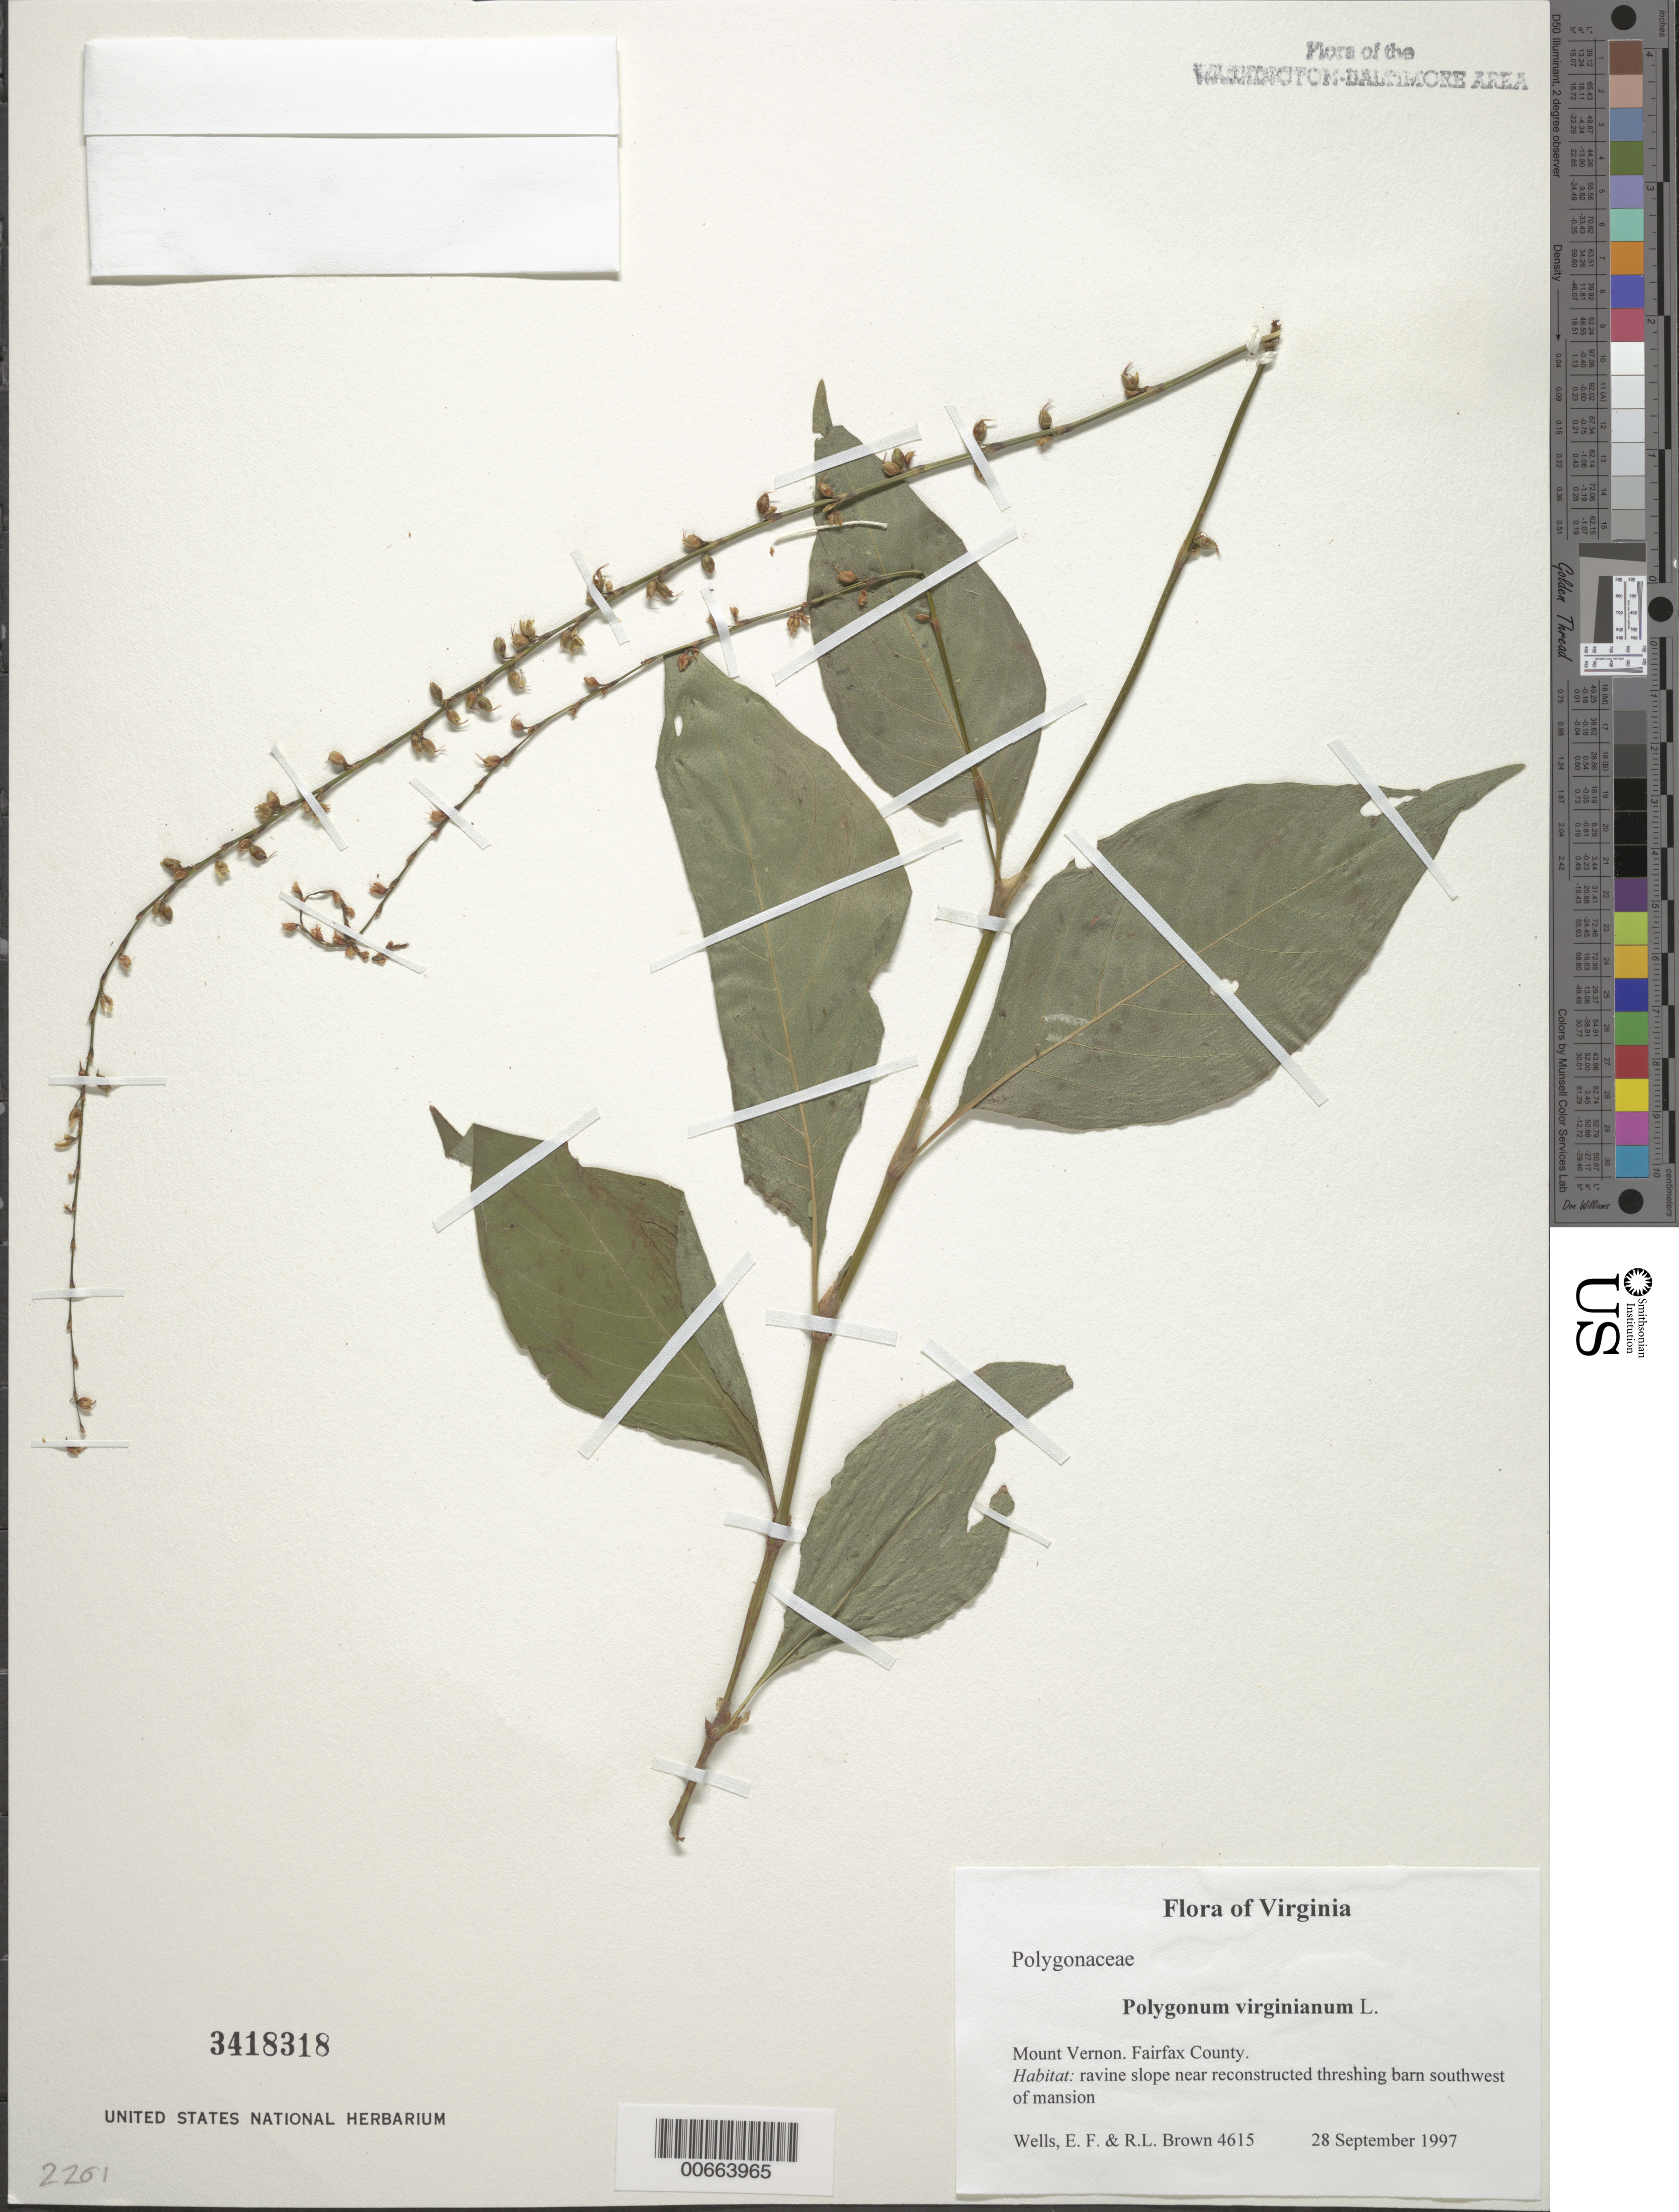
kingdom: Plantae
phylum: Tracheophyta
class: Magnoliopsida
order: Caryophyllales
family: Polygonaceae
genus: Persicaria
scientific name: Persicaria virginiana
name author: (L.) Gaertn.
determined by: Atha, D. E.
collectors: E. F. Wells & R. L. Brown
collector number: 4615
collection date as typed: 28 Sep 1997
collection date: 1997-09-28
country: United States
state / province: Virginia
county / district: Fairfax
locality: Mount Vernon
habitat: ravine slope near reconstructed threshing barn southwest of mansion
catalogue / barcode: US 3418318